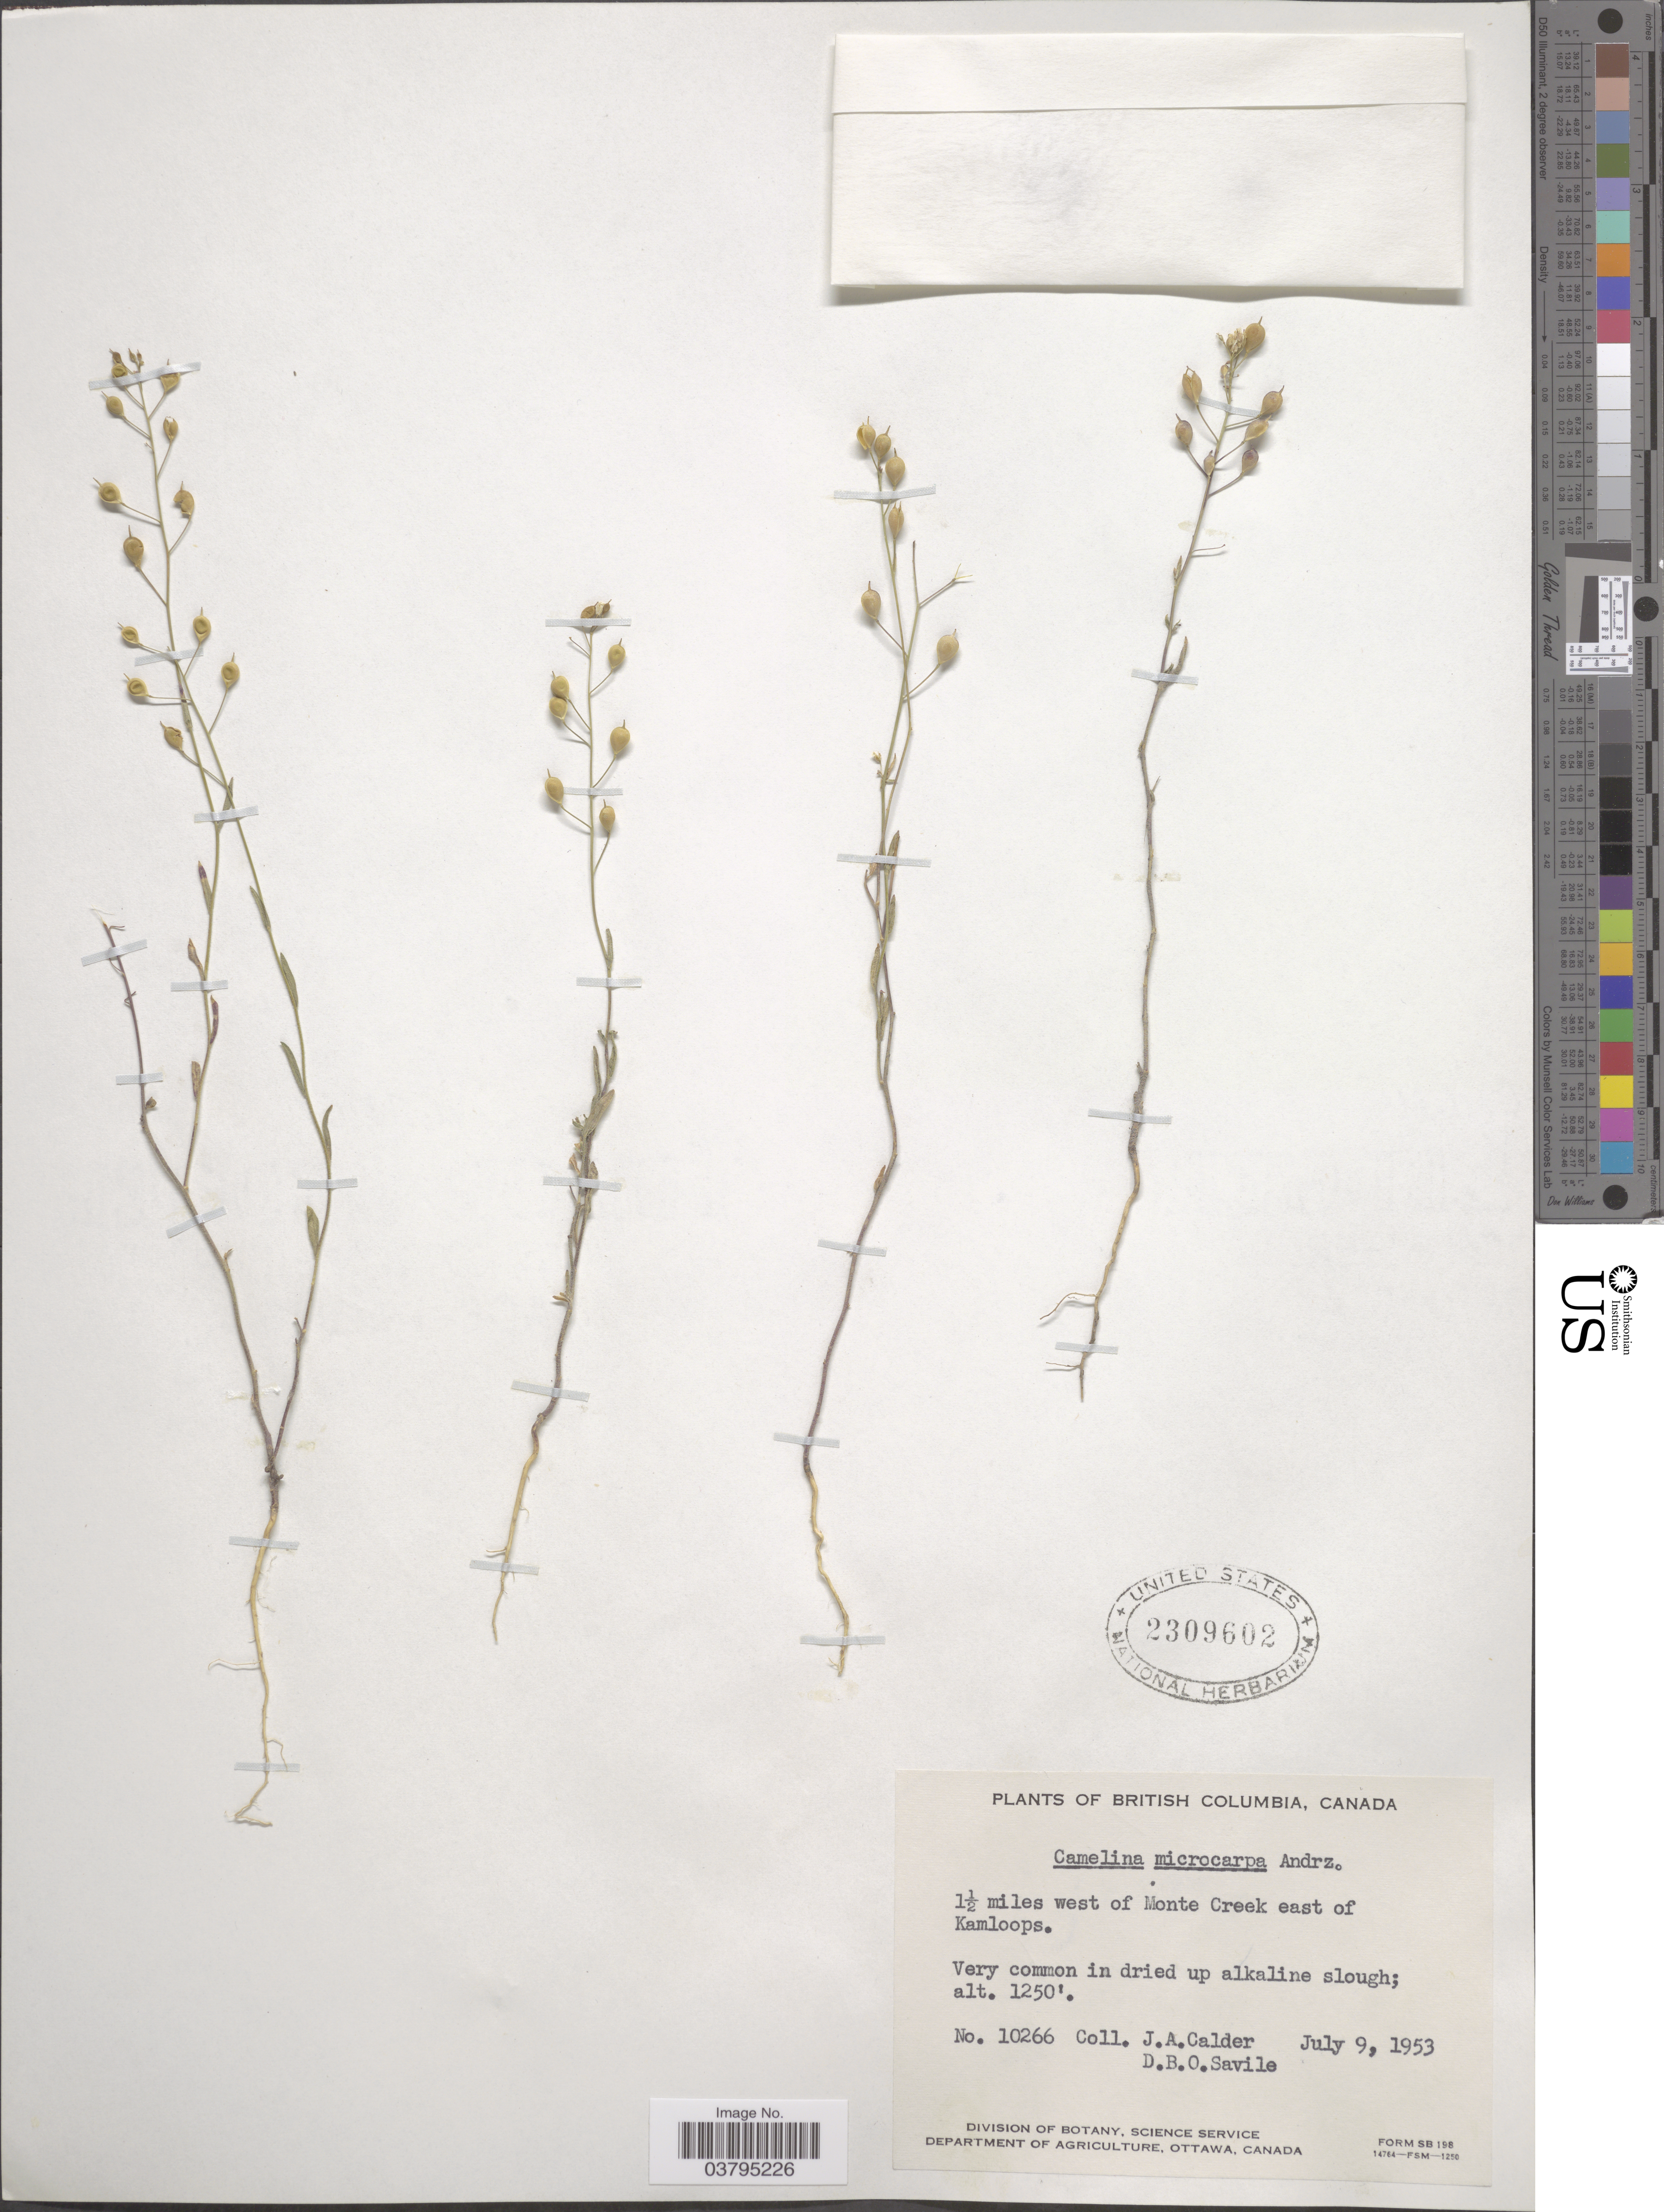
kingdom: Plantae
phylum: Tracheophyta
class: Magnoliopsida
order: Brassicales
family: Brassicaceae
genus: Camelina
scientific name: Camelina microcarpa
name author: DC.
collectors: J. A. Calder & D. Savile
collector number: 10266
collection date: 1953-07-09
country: Canada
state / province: British Columbia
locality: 1½ miles west of Monte Creek east of Kamloops.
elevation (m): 381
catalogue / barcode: US 2309602